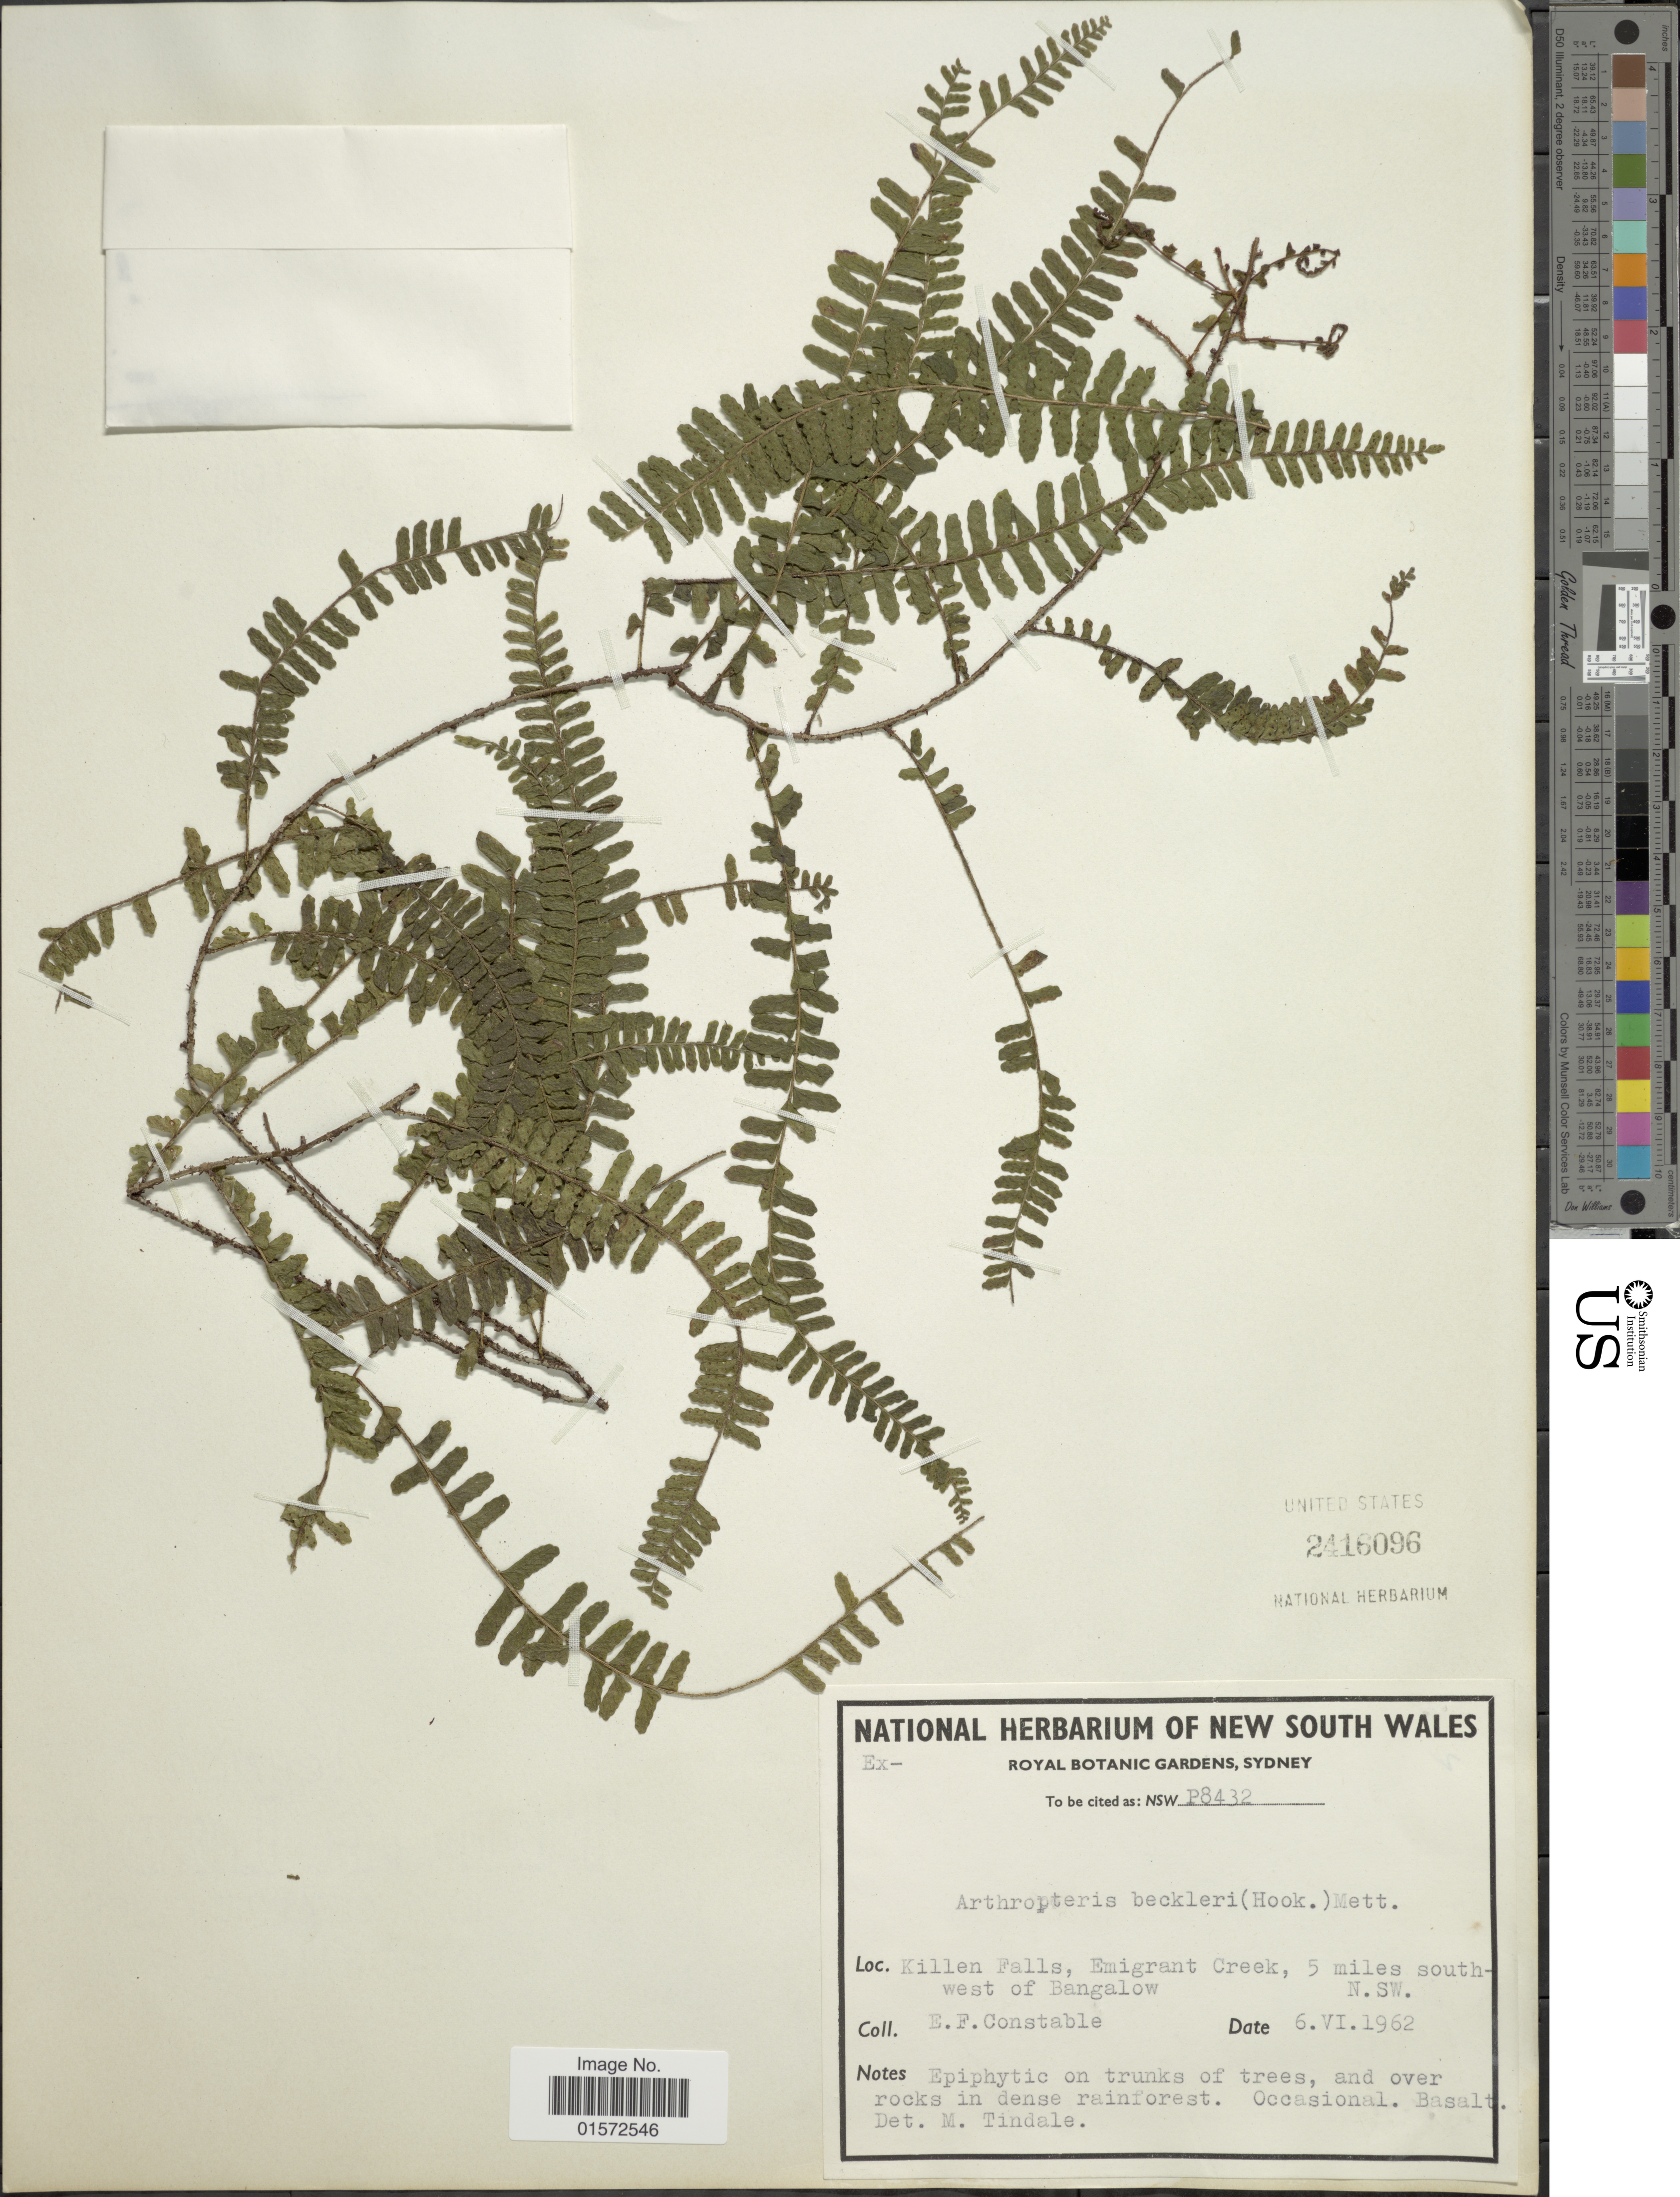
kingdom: Plantae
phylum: Tracheophyta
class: Polypodiopsida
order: Polypodiales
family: Tectariaceae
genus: Arthropteris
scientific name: Arthropteris beckleri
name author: (Hook.) Mett.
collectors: E. F. Constable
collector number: P8432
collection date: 1962-06-06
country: Australia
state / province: New South Wales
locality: Killen Falls, Emigrant creek, 5 miles south west of Bangolow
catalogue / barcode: US 2416096